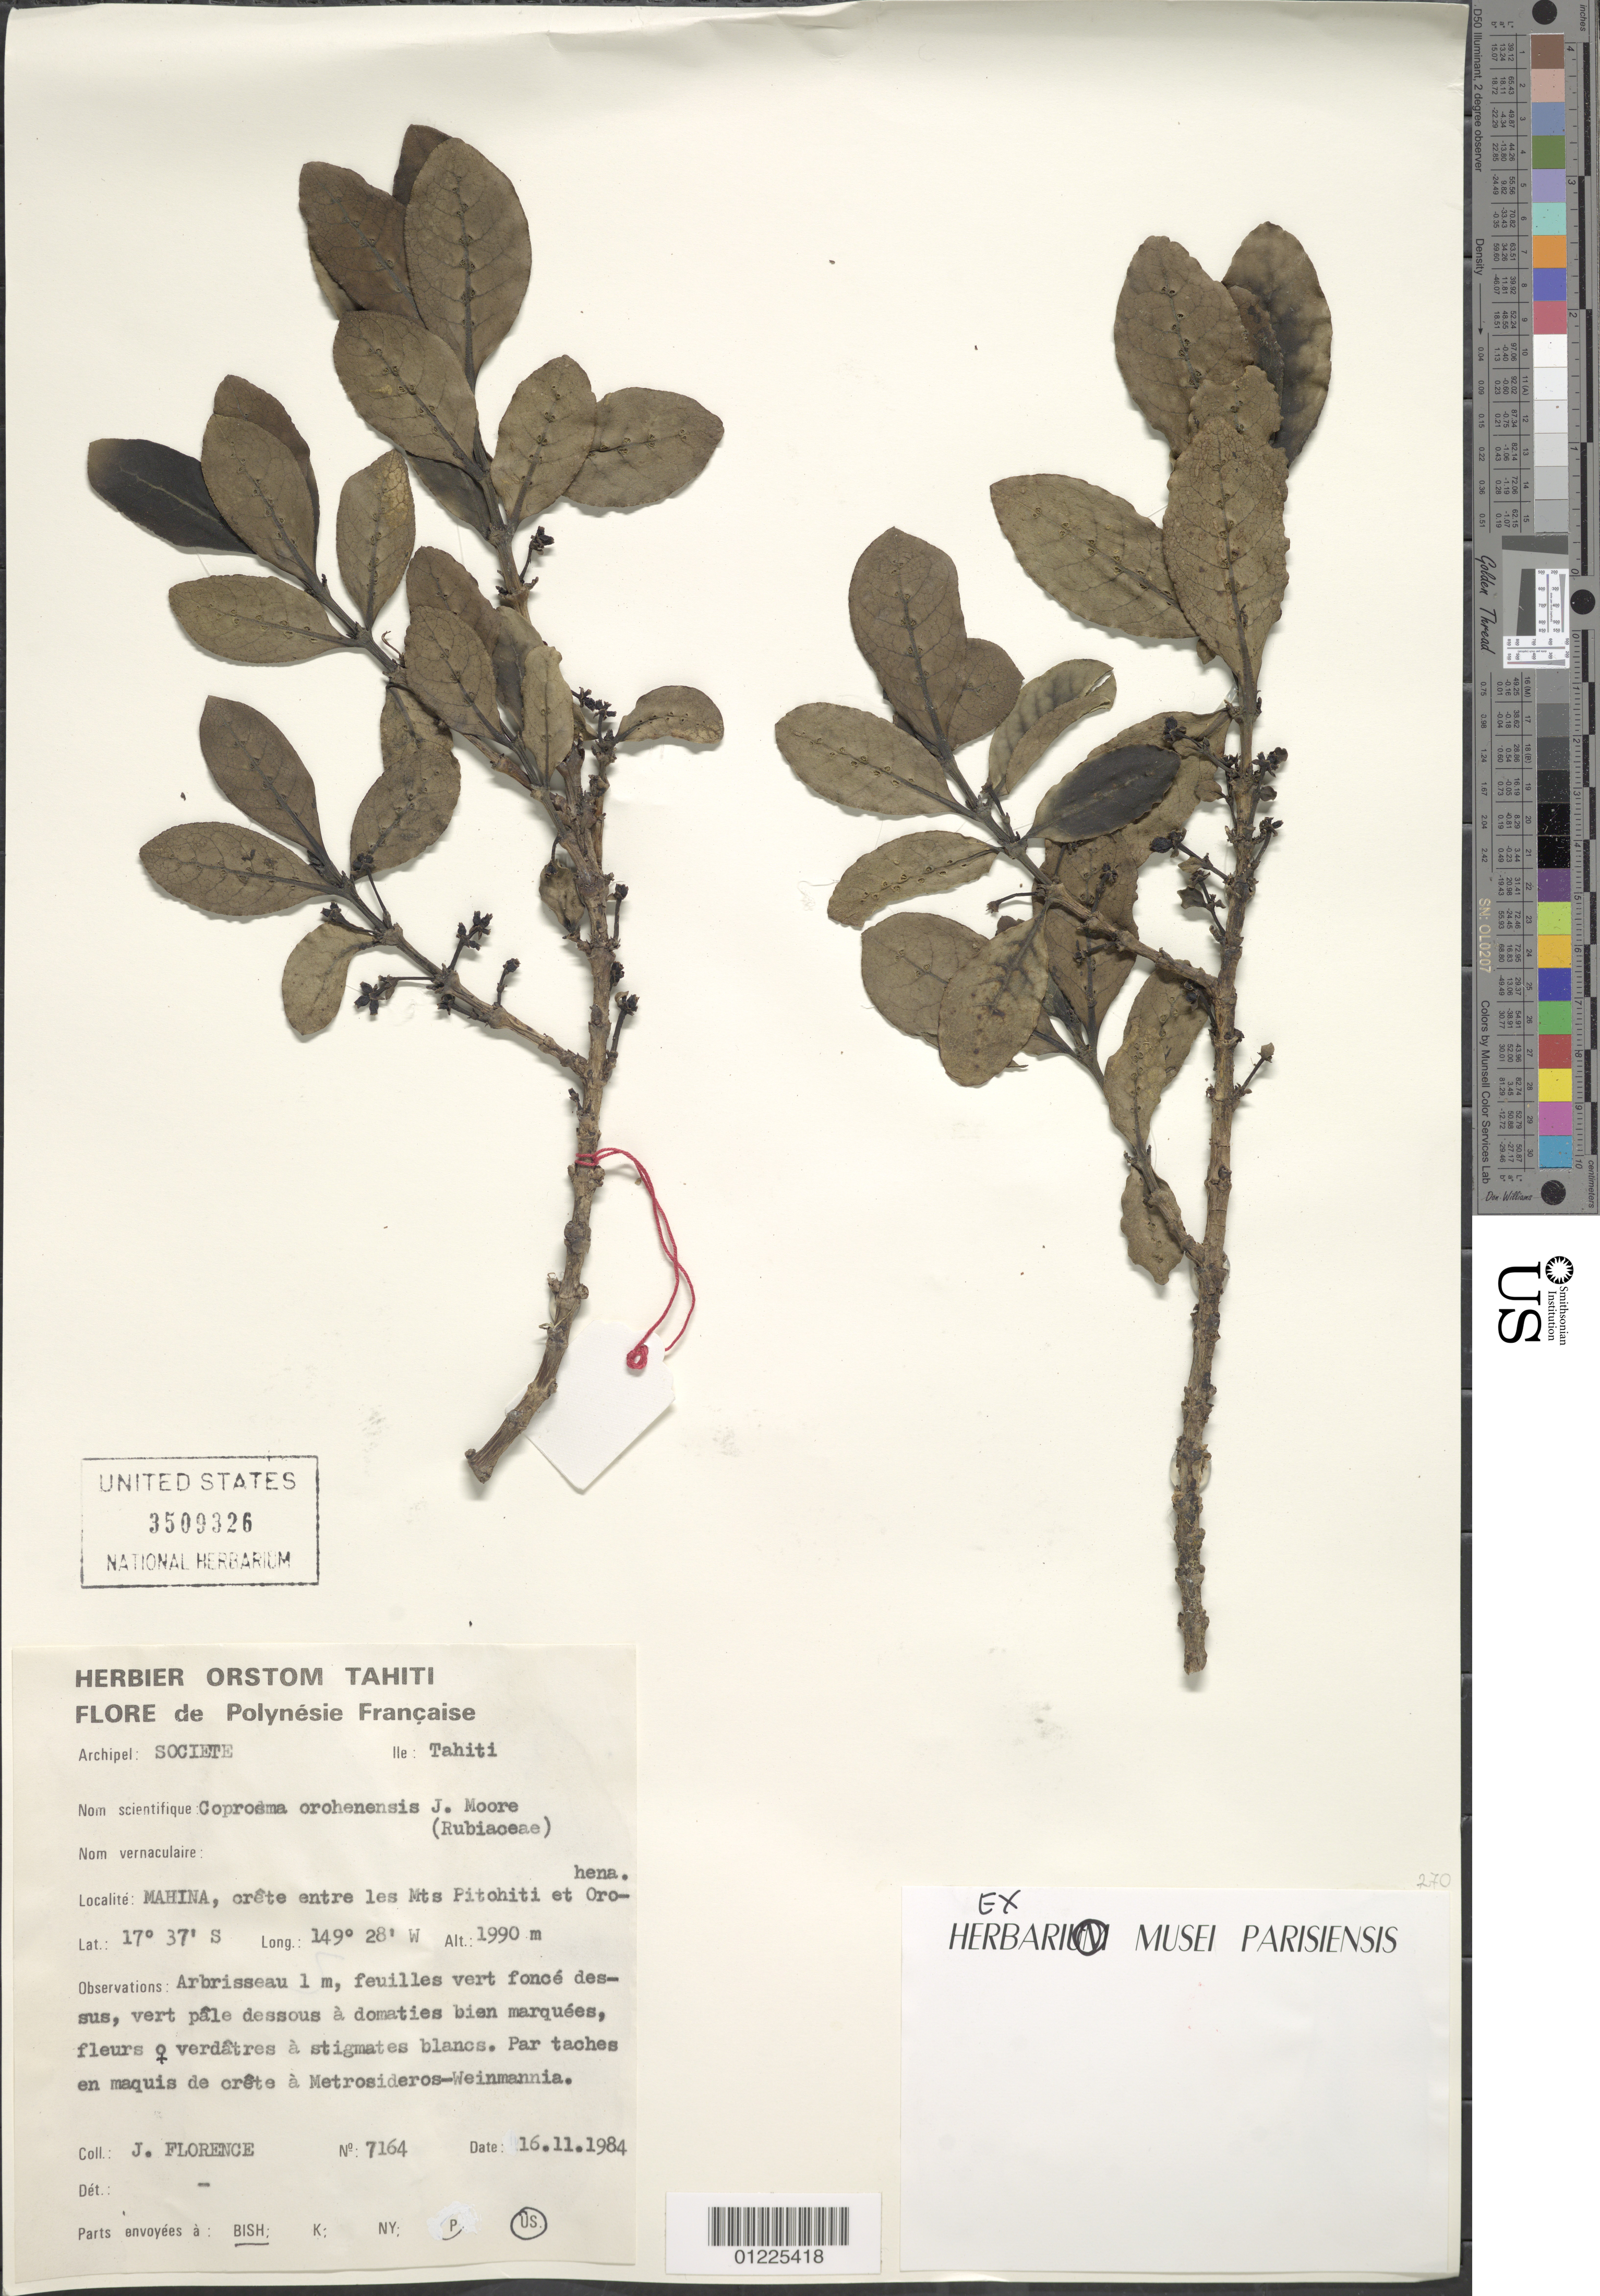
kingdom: Plantae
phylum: Tracheophyta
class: Magnoliopsida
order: Gentianales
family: Rubiaceae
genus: Coprosma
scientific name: Coprosma orohenensis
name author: J.W. Moore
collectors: J. Florence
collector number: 7164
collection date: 1984-11-16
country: French Polynesia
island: Tahiti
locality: Mahina, Mts. Pitohiti et Orohena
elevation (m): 1990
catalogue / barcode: US 3509326